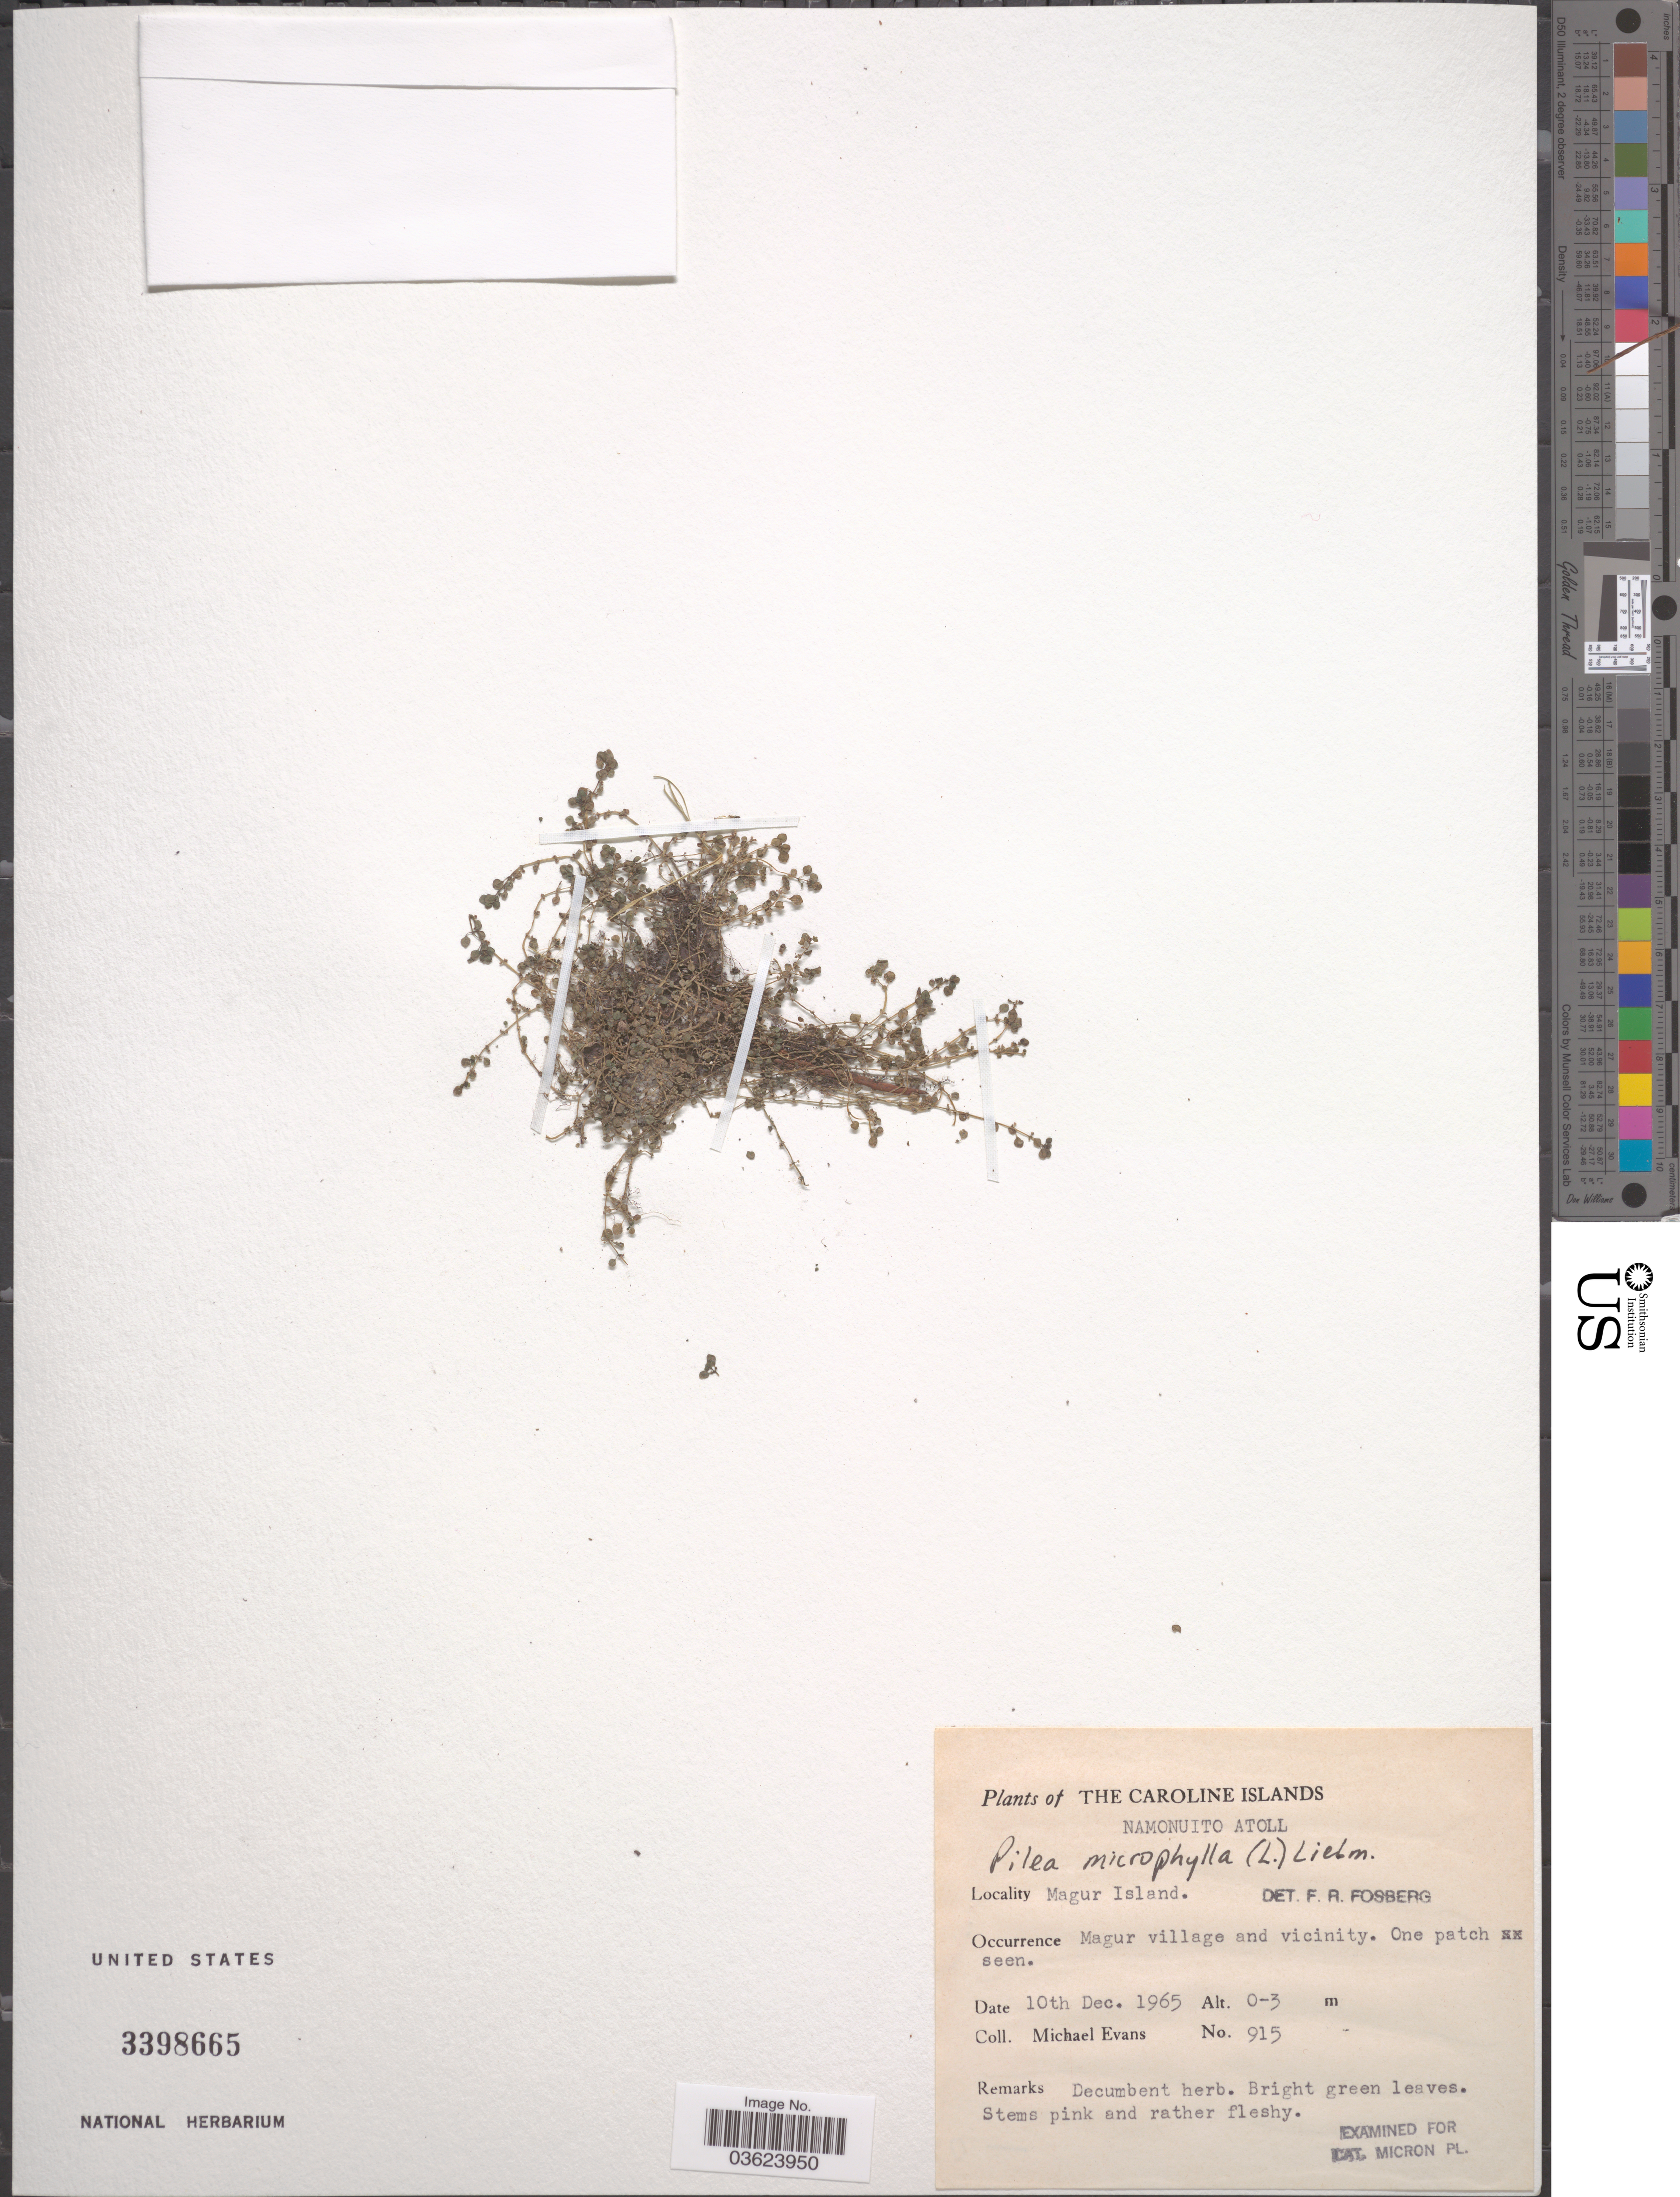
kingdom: Plantae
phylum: Tracheophyta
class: Magnoliopsida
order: Rosales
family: Urticaceae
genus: Pilea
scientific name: Pilea microphylla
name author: (L.) Liebm.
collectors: M. Evans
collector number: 915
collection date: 1965-12-10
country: Micronesia, Federated States of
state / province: Truk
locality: The Caroline Islands. Namonuito Atoll. Magur Island. Magur village and vicinity.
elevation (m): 0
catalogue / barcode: US 3398665